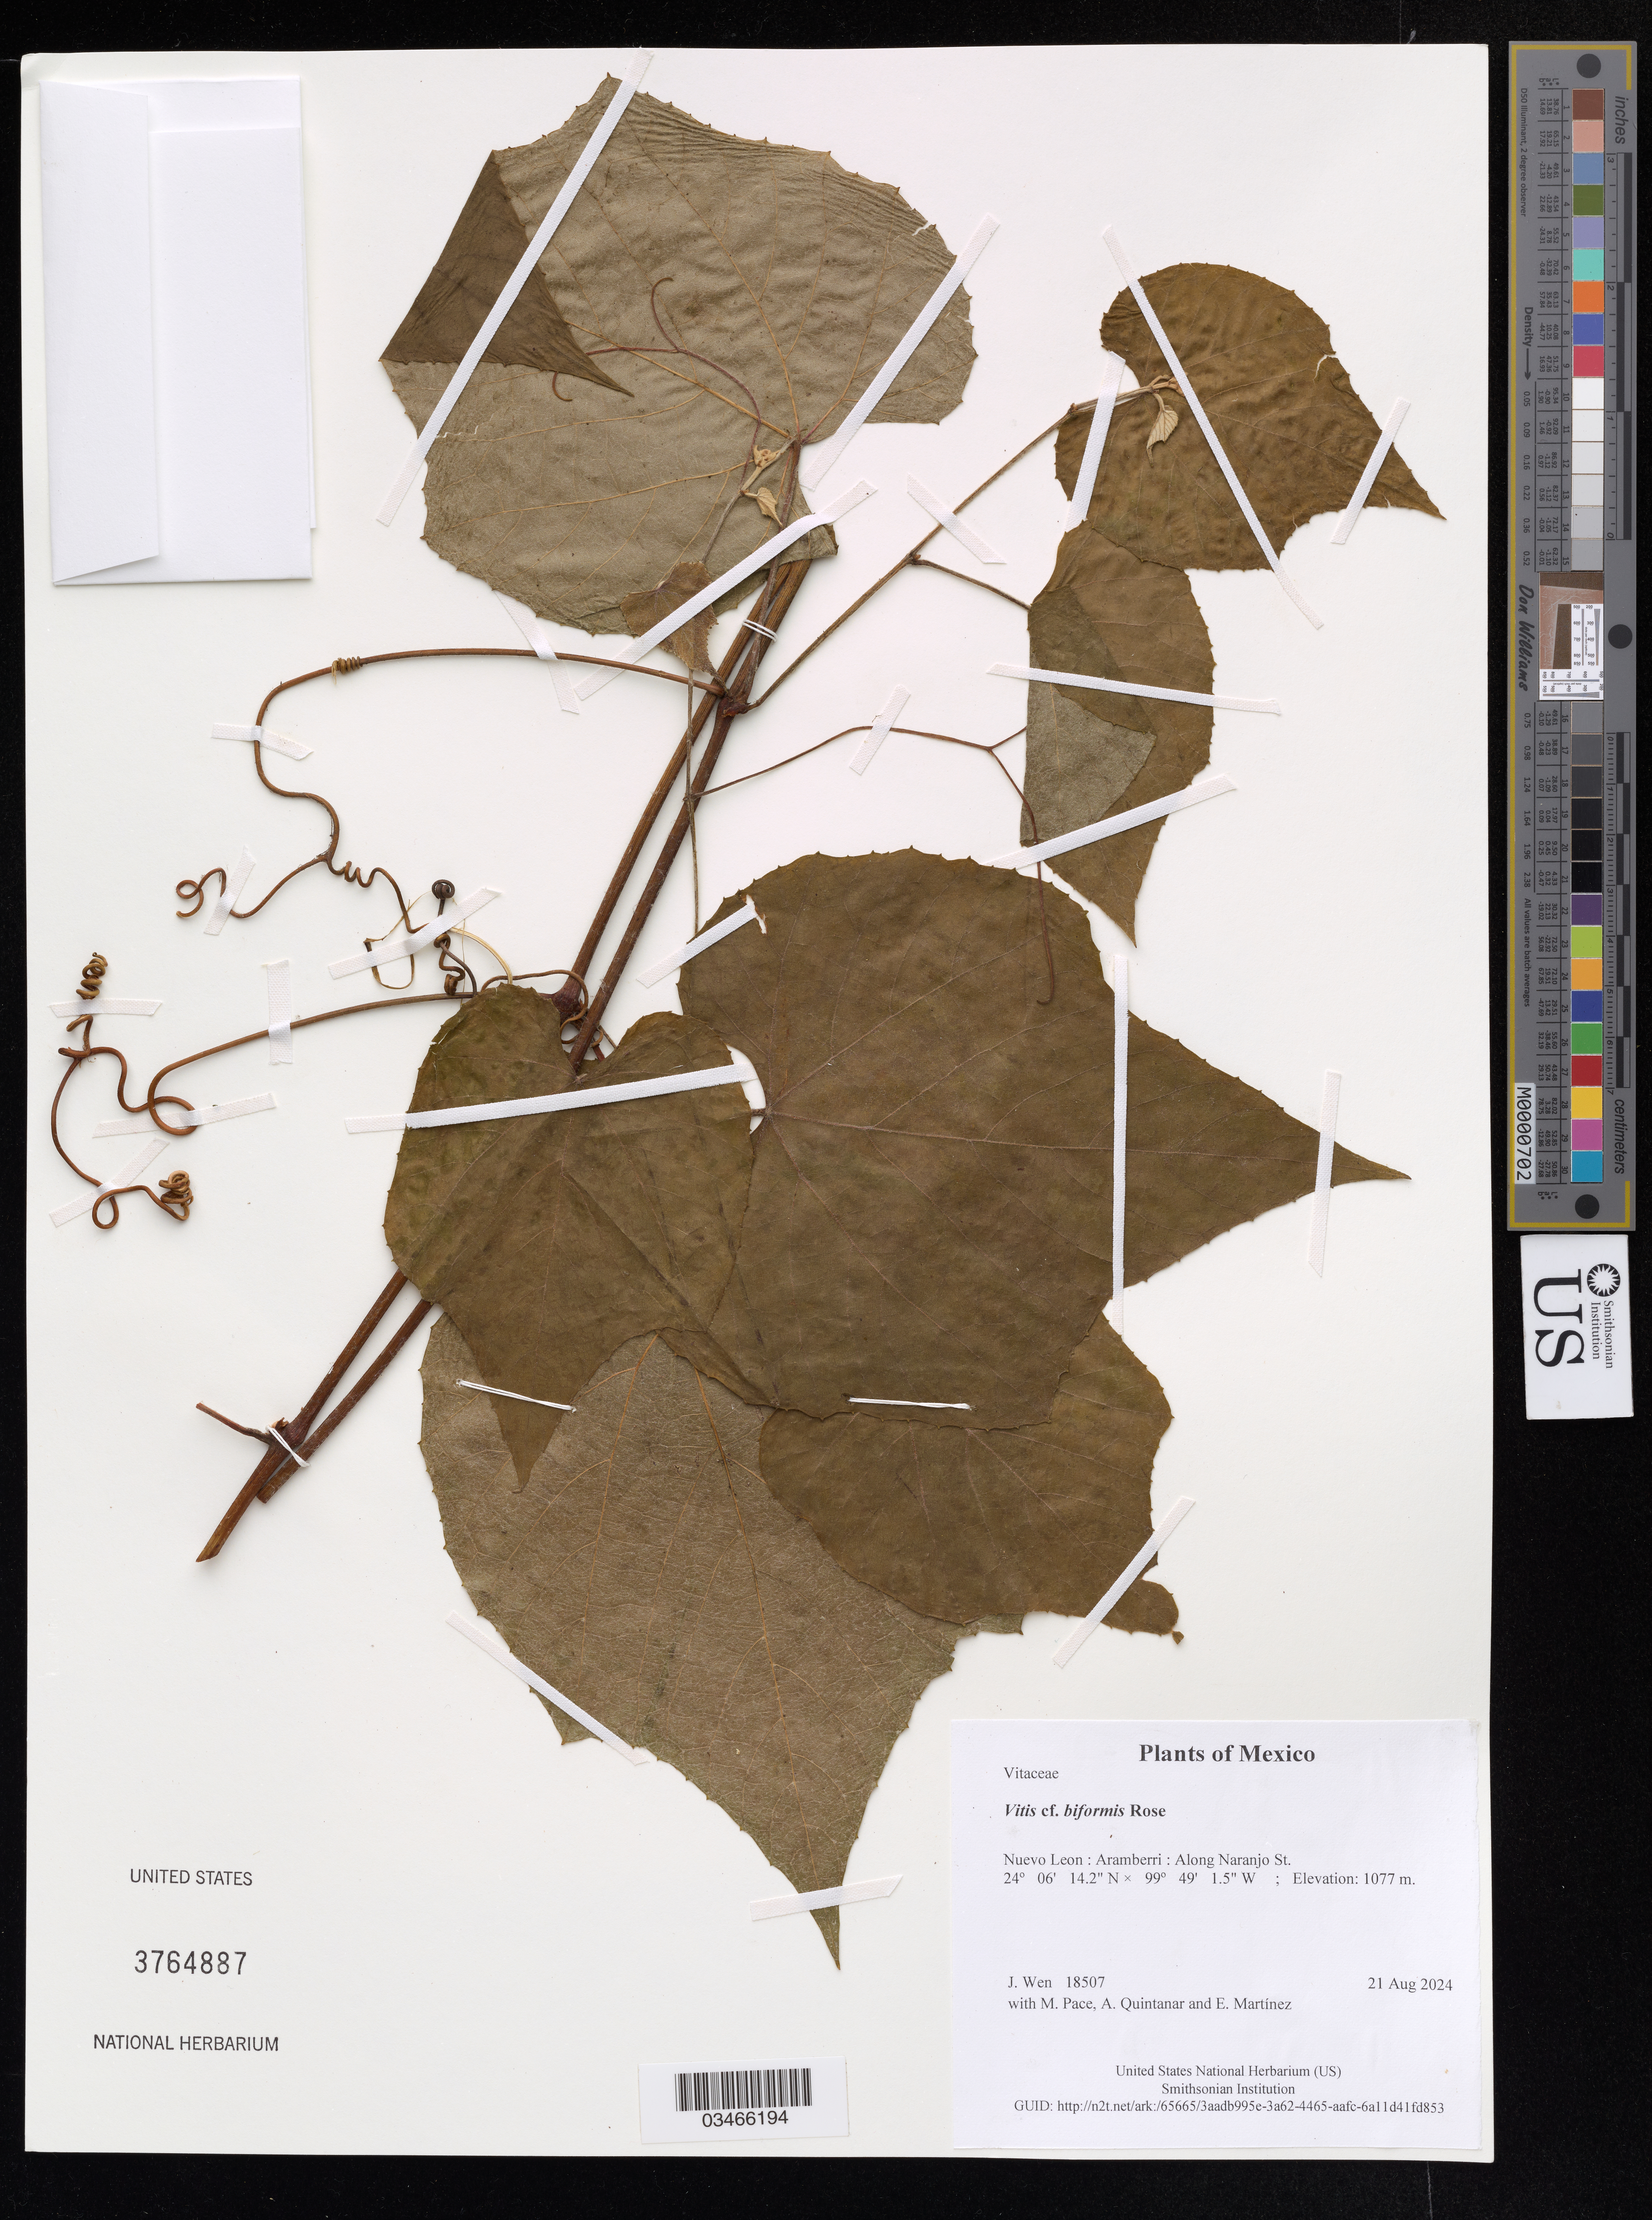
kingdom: Plantae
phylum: Tracheophyta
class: Magnoliopsida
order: Vitales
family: Vitaceae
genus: Vitis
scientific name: Vitis biformis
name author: Rose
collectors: J. Wen, M. Pace, A. Quintanar & E. Martinez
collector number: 18507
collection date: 2024-08-21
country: Mexico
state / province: Nuevo Leon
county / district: Aramberri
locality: Along Naranjo St.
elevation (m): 1077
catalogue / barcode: US 3764887